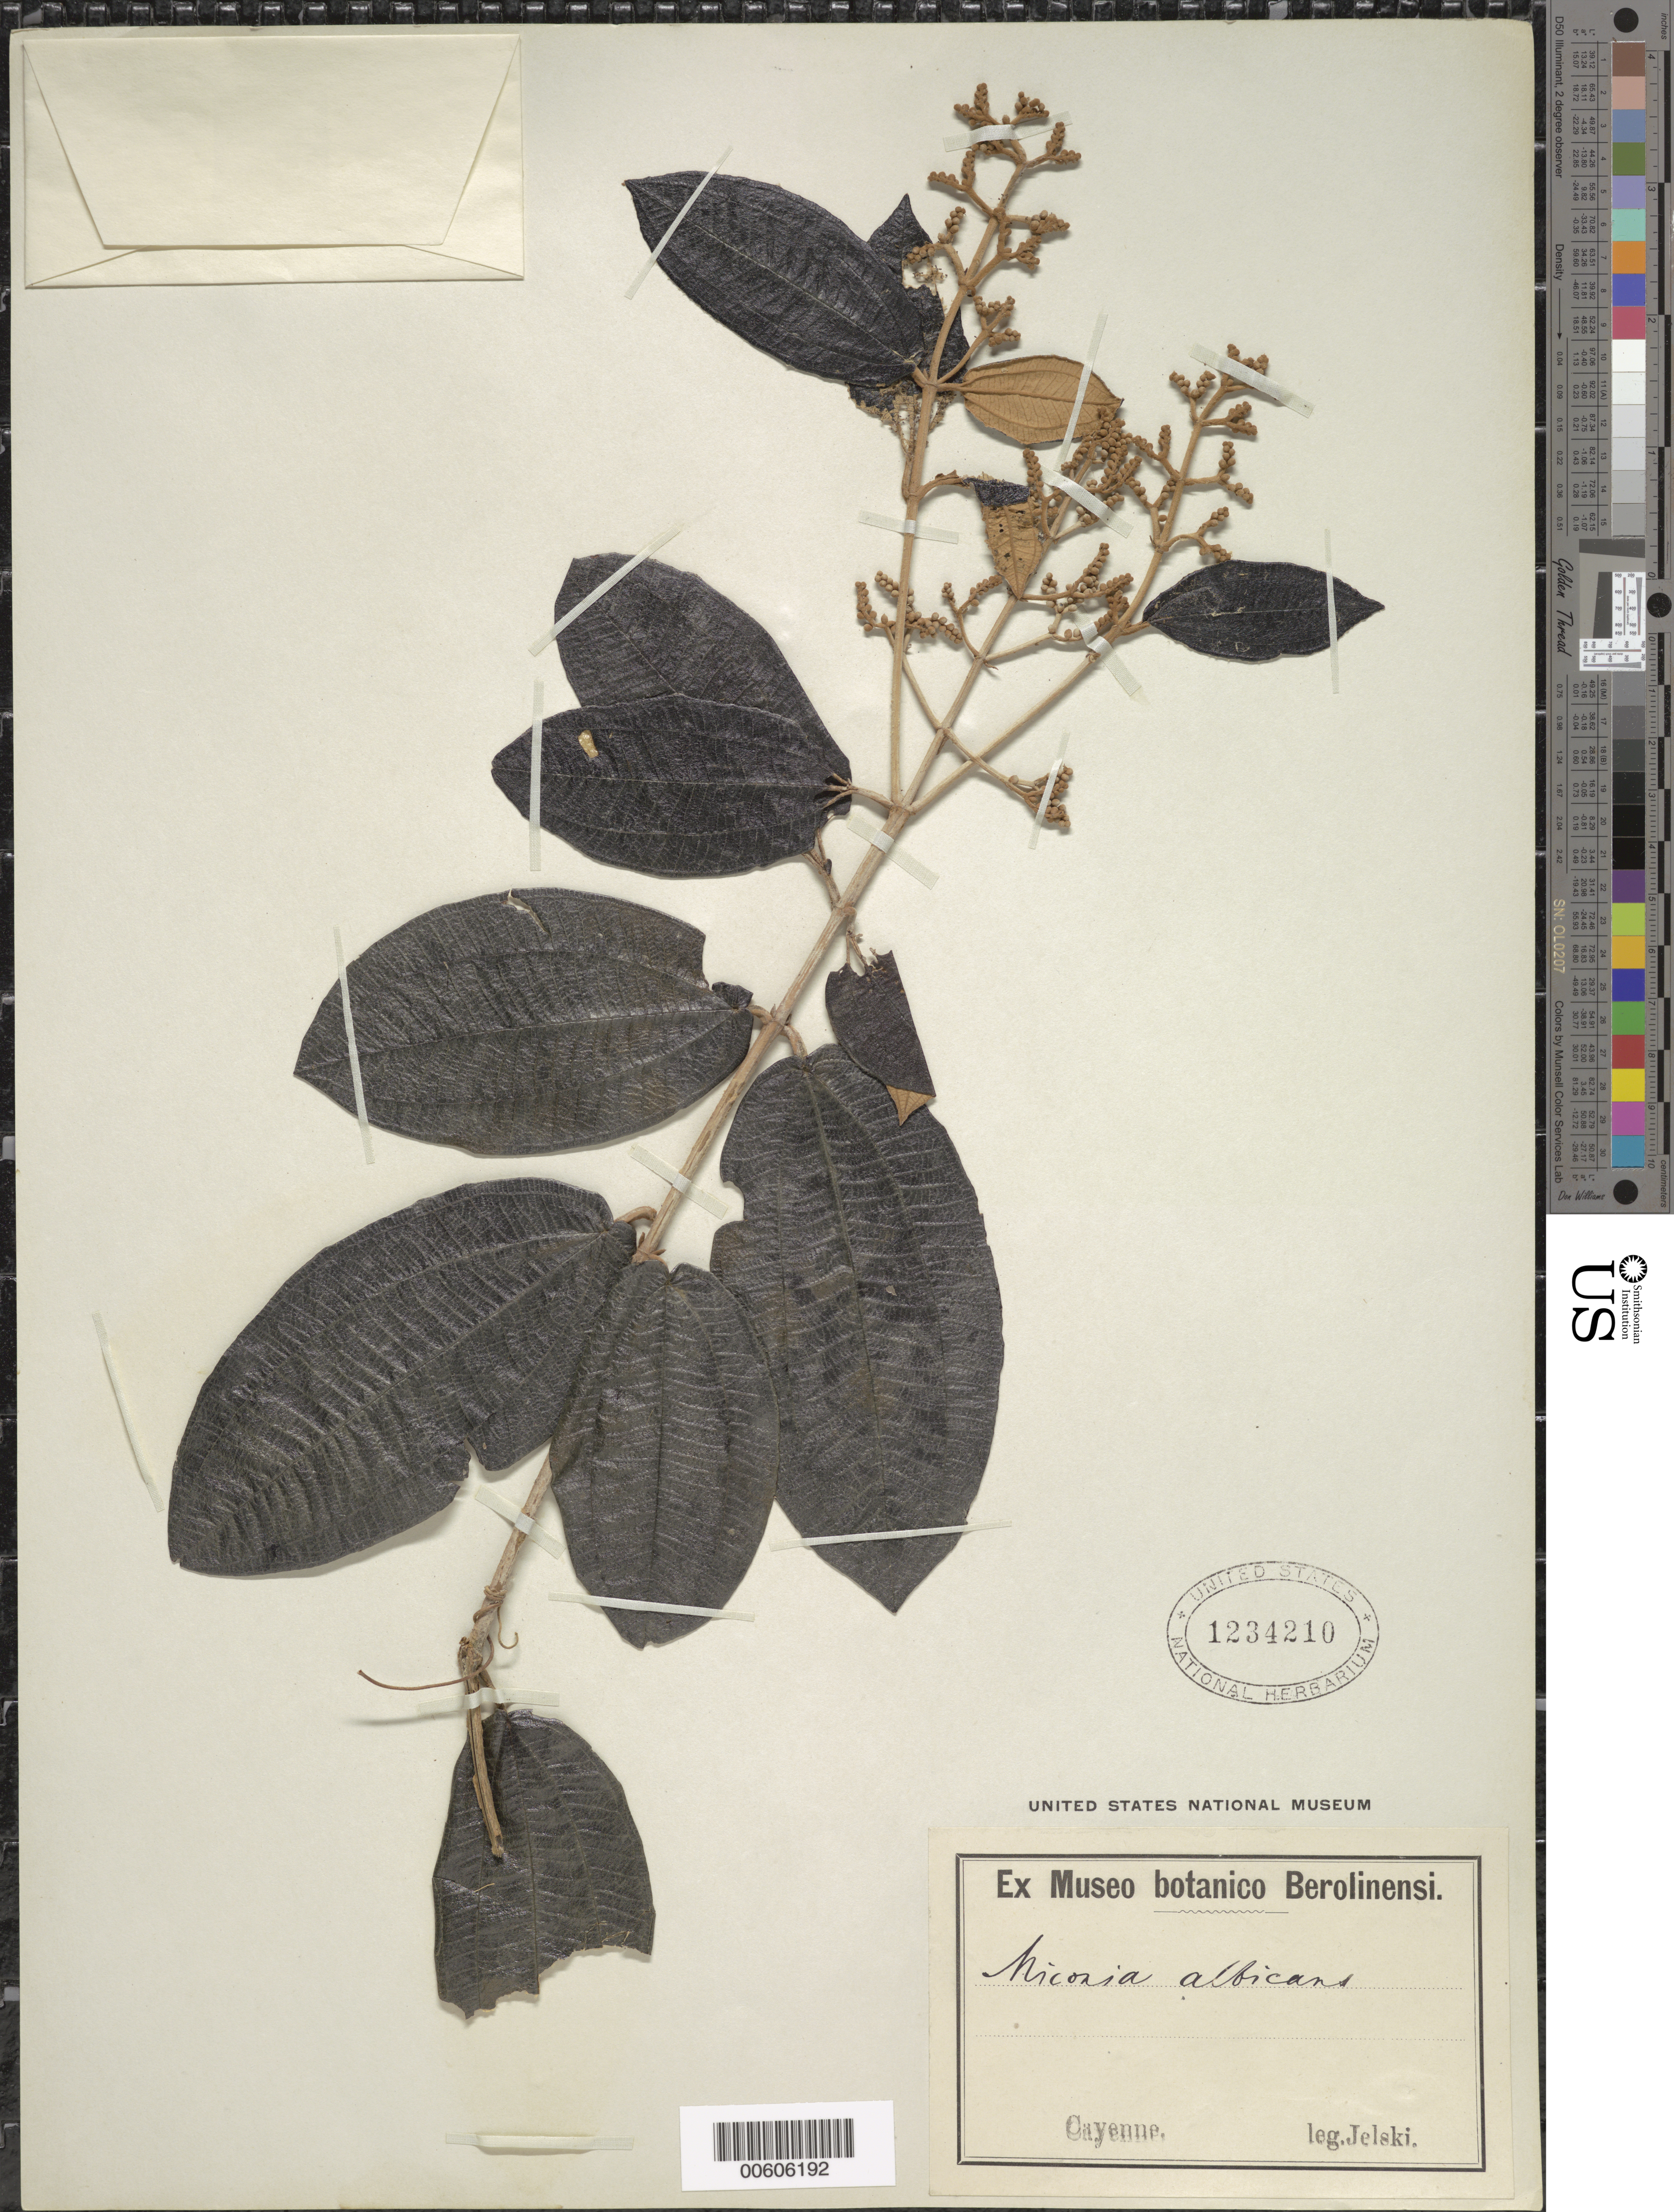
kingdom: Plantae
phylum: Tracheophyta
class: Magnoliopsida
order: Myrtales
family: Melastomataceae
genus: Miconia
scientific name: Miconia albicans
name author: (Sw.) Triana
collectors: H. Jelski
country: French Guiana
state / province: Cayenne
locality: Cayenne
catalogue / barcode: US 1234210